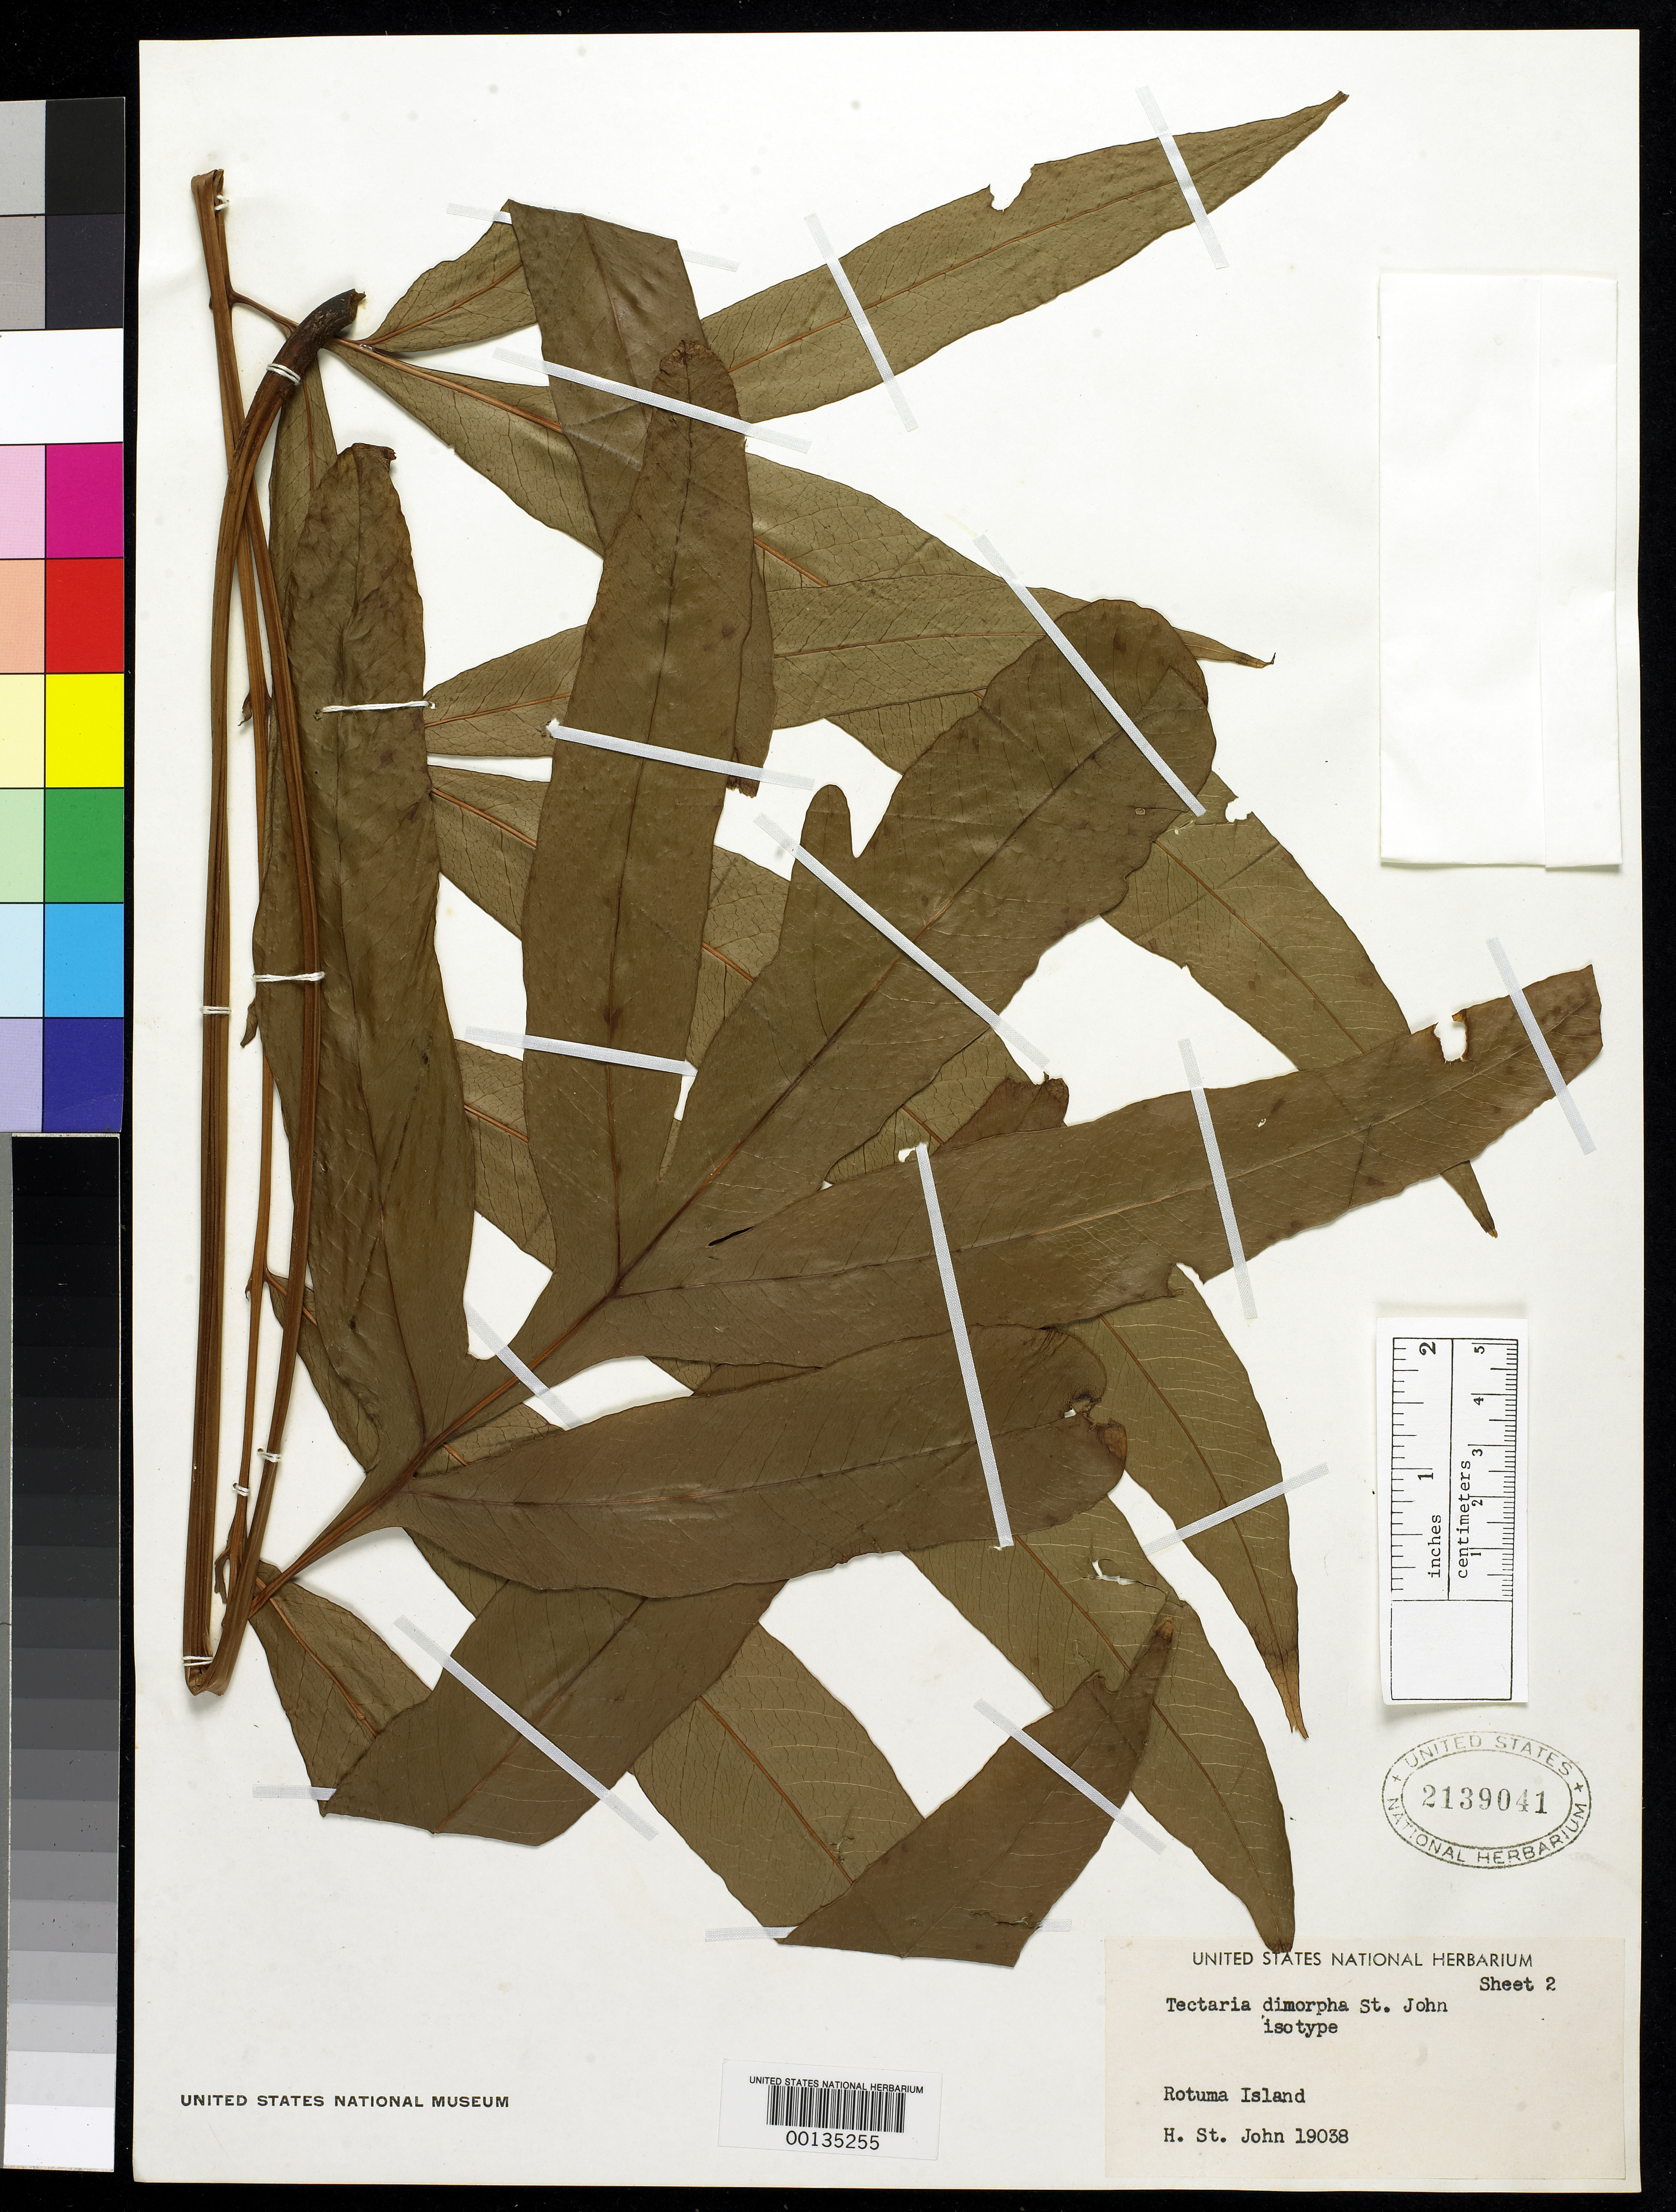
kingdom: Plantae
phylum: Tracheophyta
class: Polypodiopsida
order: Polypodiales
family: Tectariaceae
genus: Tectaria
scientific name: Tectaria dimorpha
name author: H. St. John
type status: Isotype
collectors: H. St. John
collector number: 19038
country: Fiji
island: Rotuma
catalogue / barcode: US 2139041